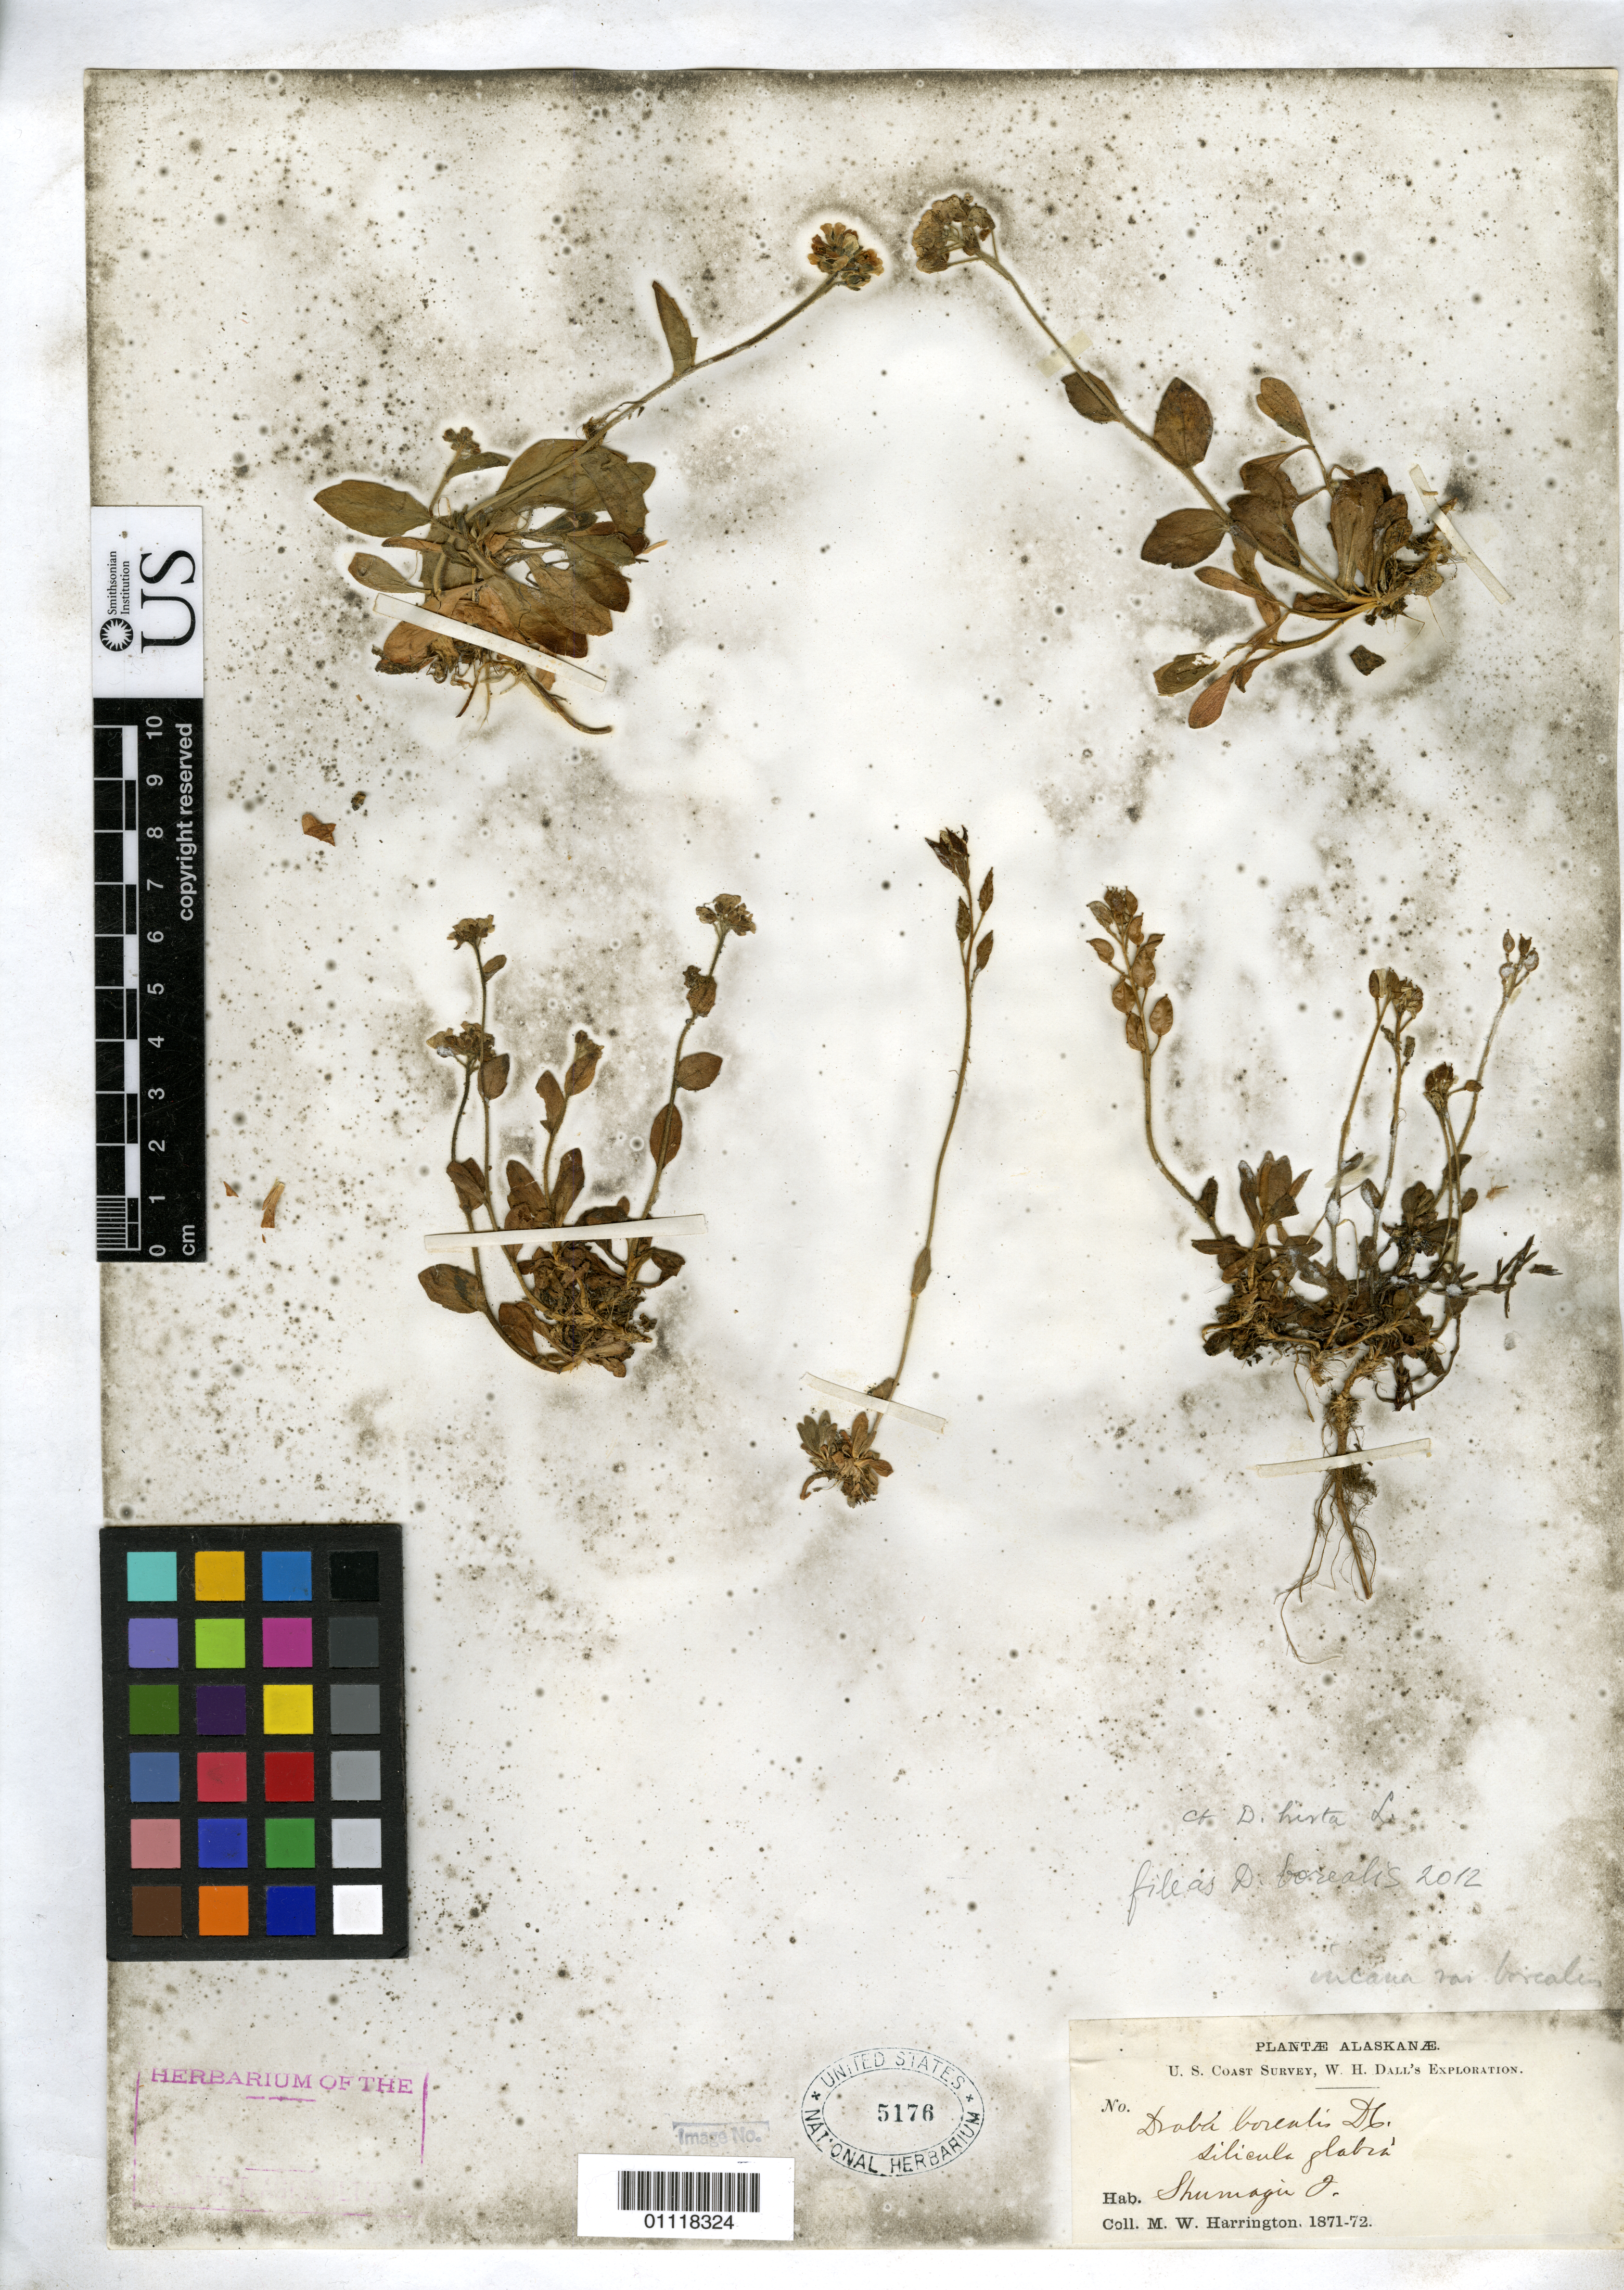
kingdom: Plantae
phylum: Tracheophyta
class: Magnoliopsida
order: Brassicales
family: Brassicaceae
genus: Draba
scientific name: Draba borealis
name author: DC.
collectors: M. W. Harrington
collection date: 1871/1872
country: United States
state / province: Alaska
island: Shumagin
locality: Shumagin I.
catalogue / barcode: US 5176